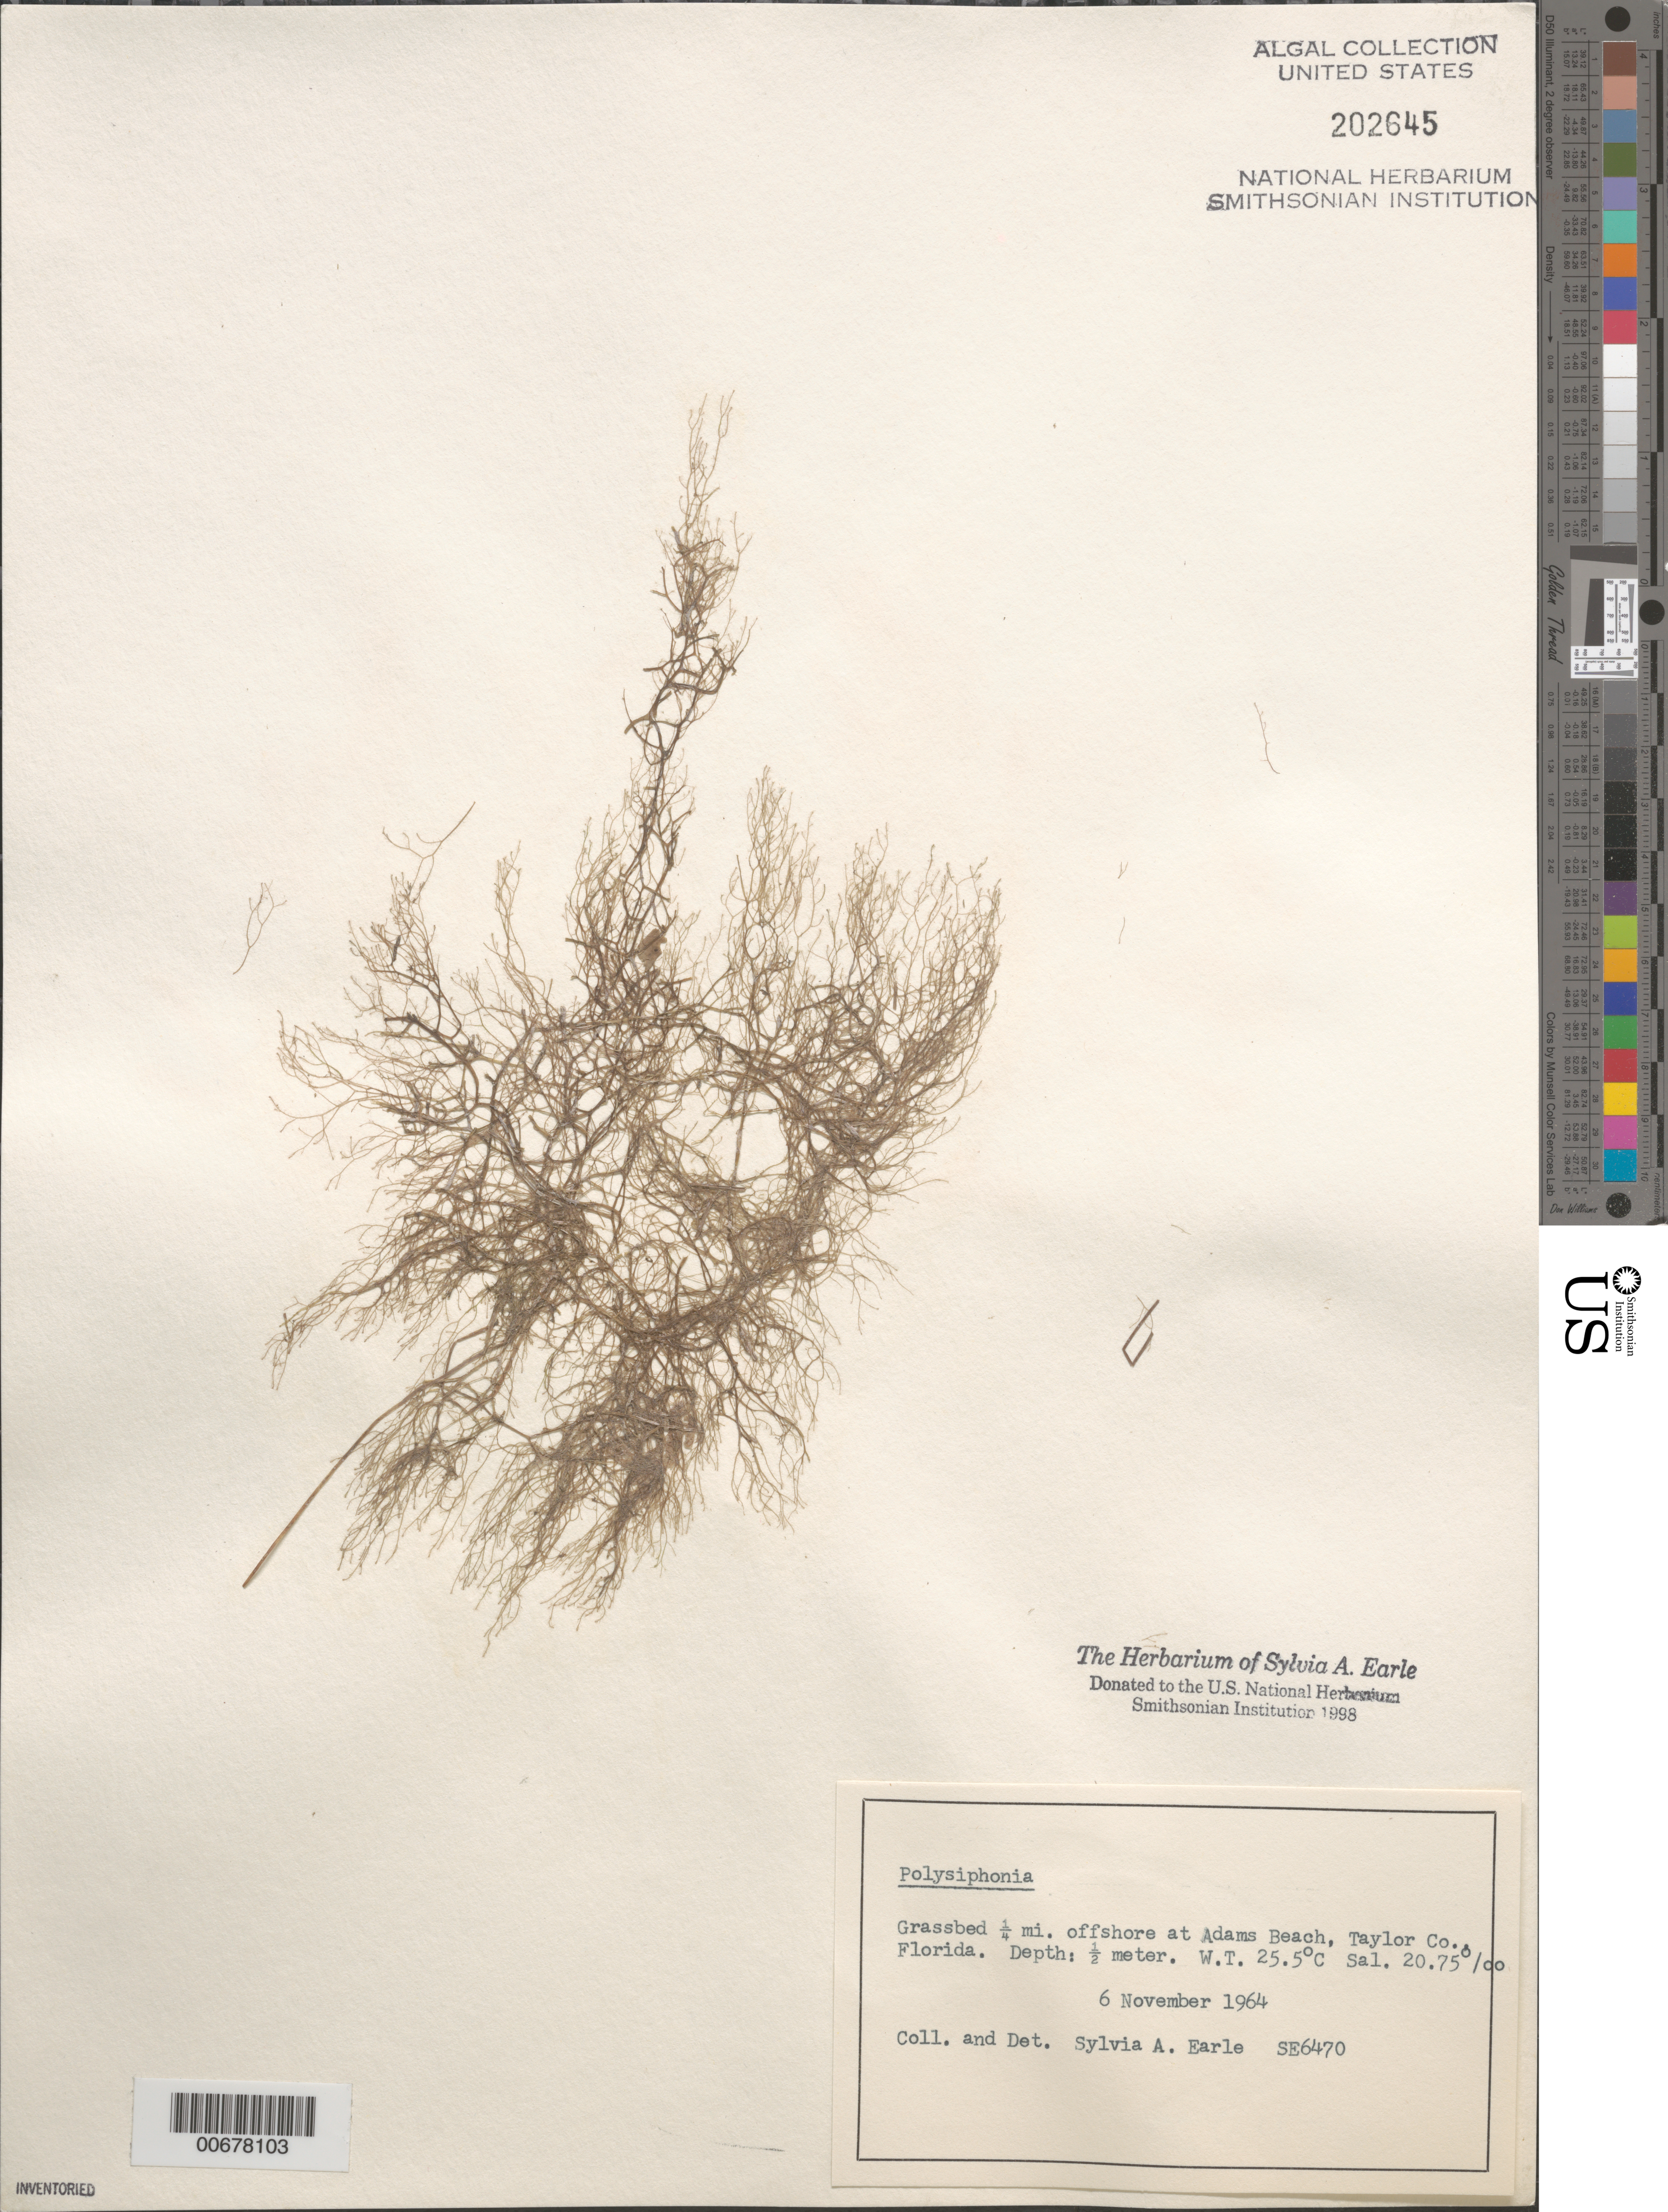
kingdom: Plantae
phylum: Rhodophyta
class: Florideophyceae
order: Ceramiales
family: Rhodomelaceae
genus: Polysiphonia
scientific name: Polysiphonia sp.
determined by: Earle, S. A.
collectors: S. A. Earle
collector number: SE 6470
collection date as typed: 06 Nov 1964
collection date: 1964-11-06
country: United States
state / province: Florida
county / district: Taylor County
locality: Gulf of Mexico 1/4th mile off Adams Beach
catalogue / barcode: US 202645